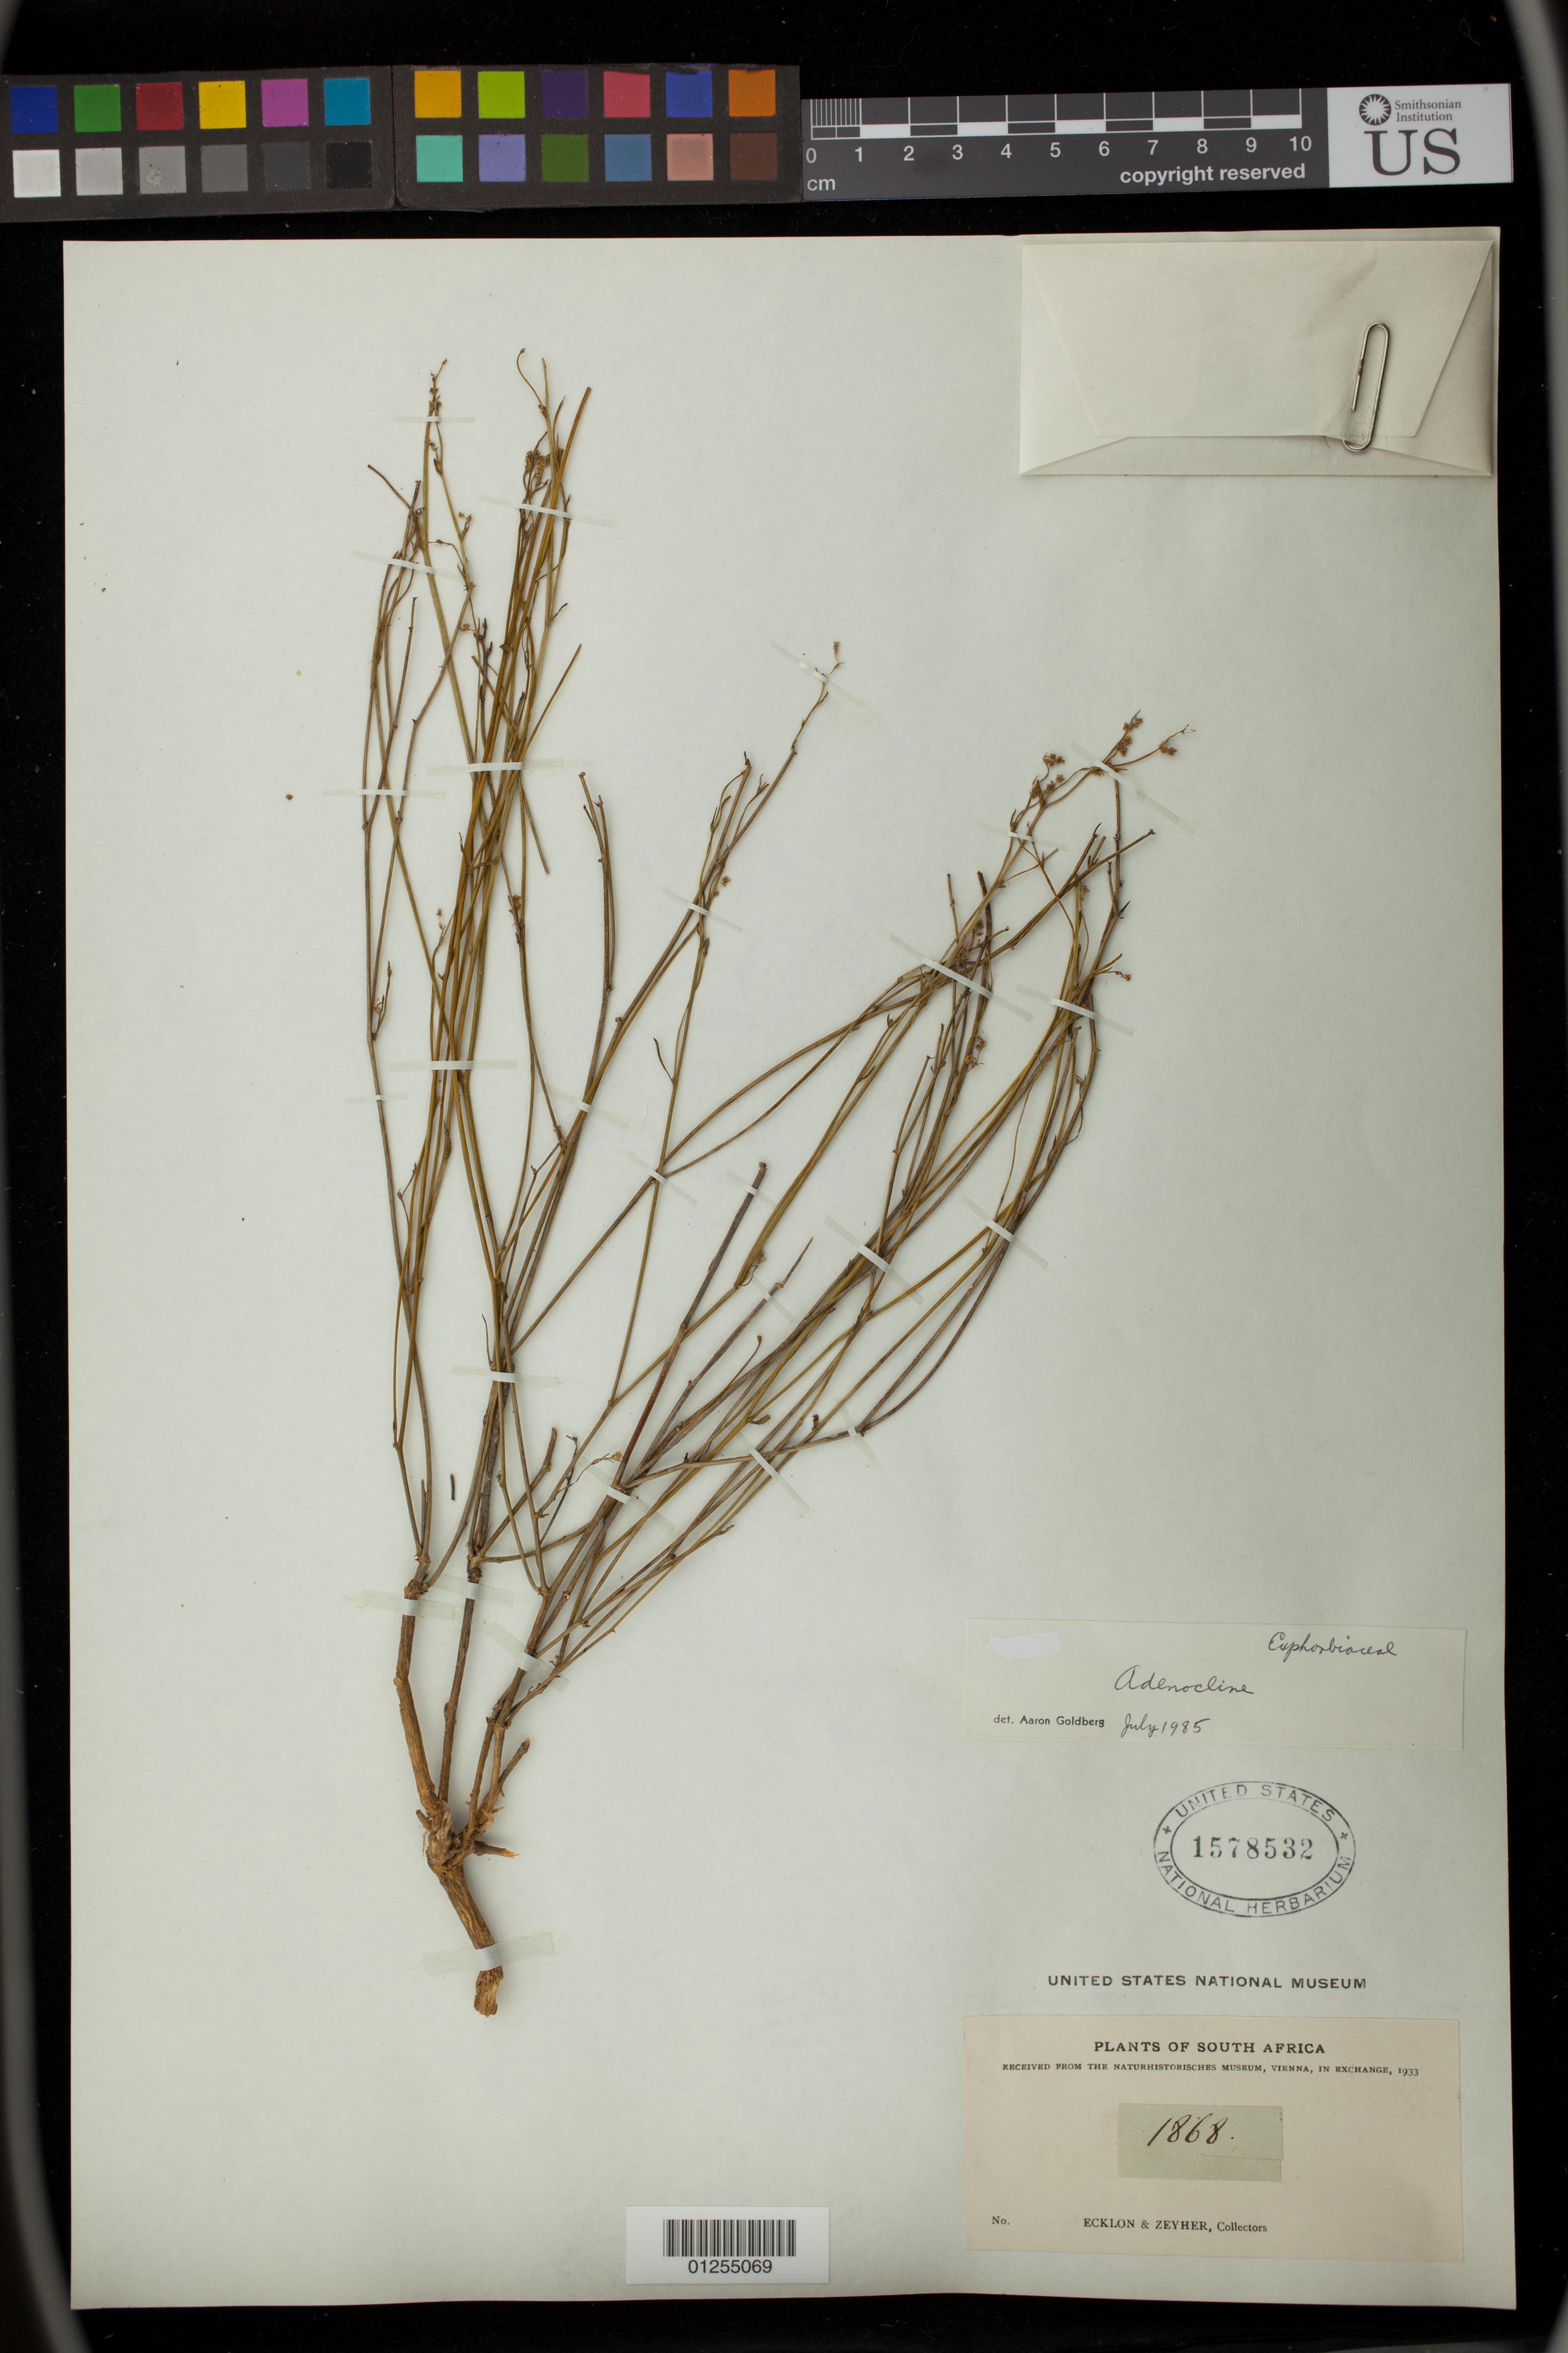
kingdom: Plantae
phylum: Tracheophyta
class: Magnoliopsida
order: Malpighiales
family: Euphorbiaceae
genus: Adenocline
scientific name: Adenocline sp.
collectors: C. F. Ecklon & C. Zeyher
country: South Africa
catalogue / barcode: US 1578532